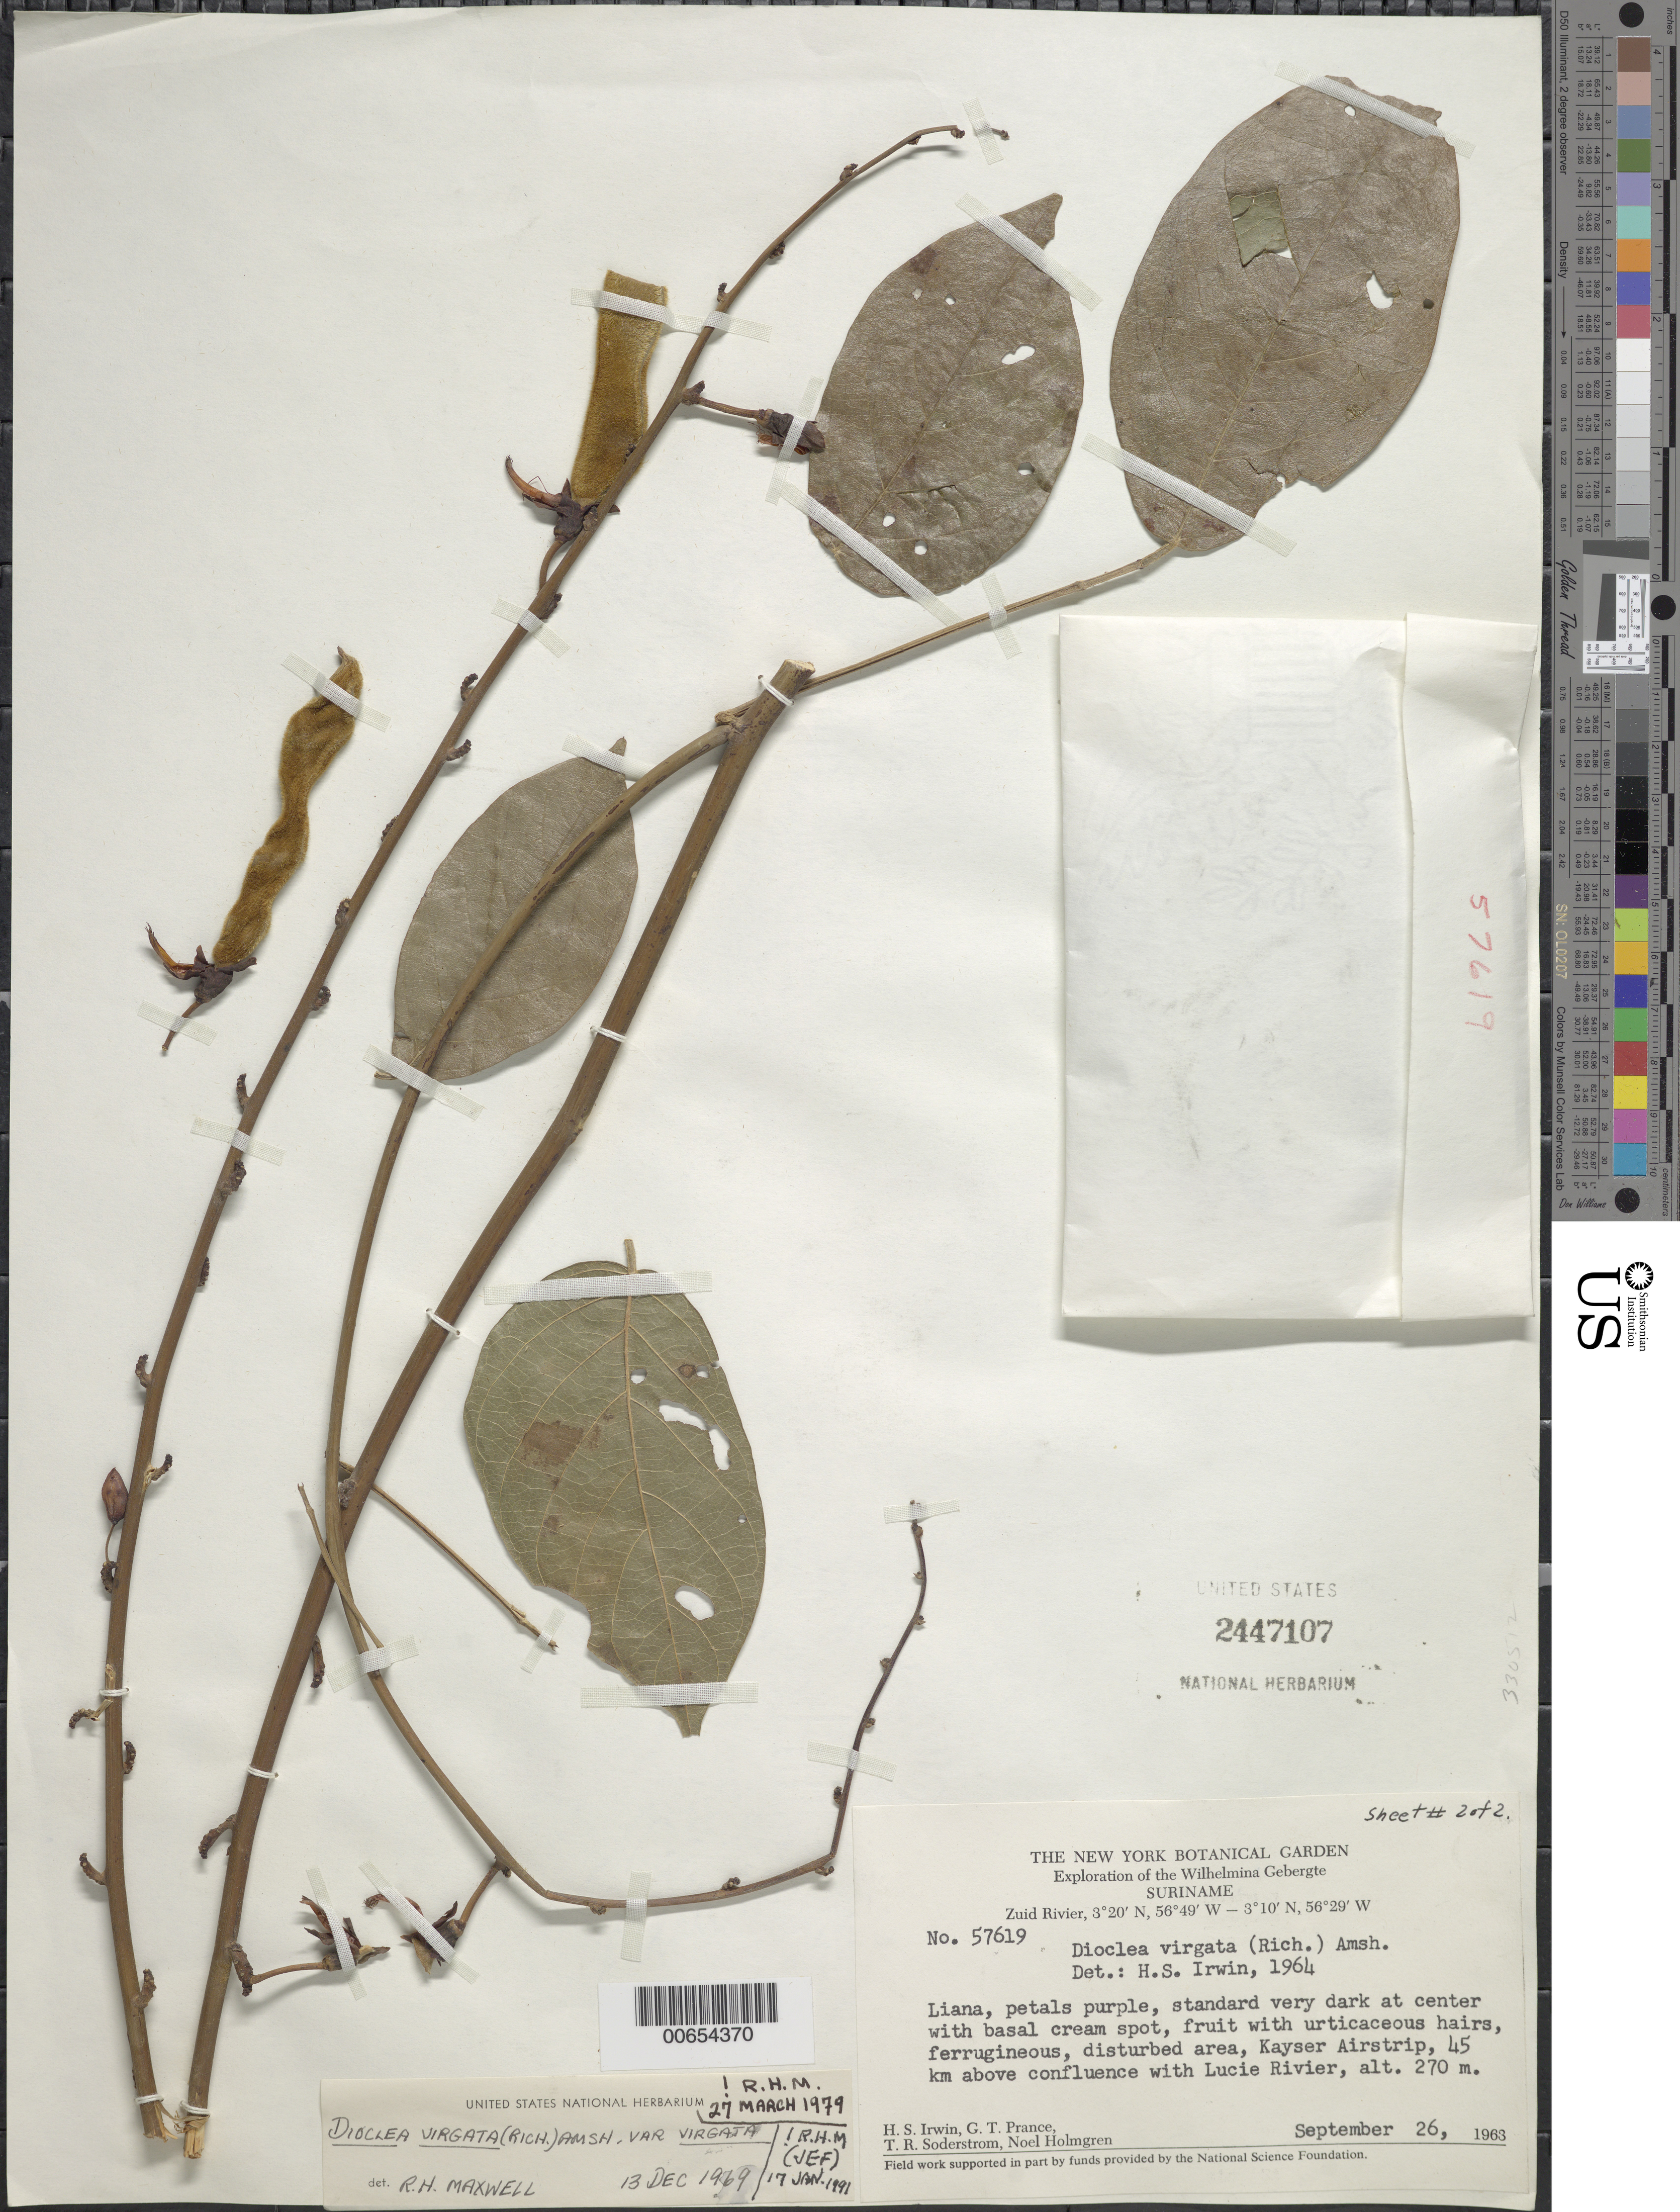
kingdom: Plantae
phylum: Tracheophyta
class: Magnoliopsida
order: Fabales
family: Fabaceae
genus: Dioclea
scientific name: Dioclea virgata var. virgata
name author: (Rich.) Amshoff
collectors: H. Irwin, G. T. Prance, T. R. Soderstrom & N. H. Holmgren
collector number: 57619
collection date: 1963-09-26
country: Suriname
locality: Zuid Rivier. Wilhelmina Gebergte, disturbed area, Kayser Airstrip, 45 km above confluence with Lucie River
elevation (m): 270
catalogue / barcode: US 2447107